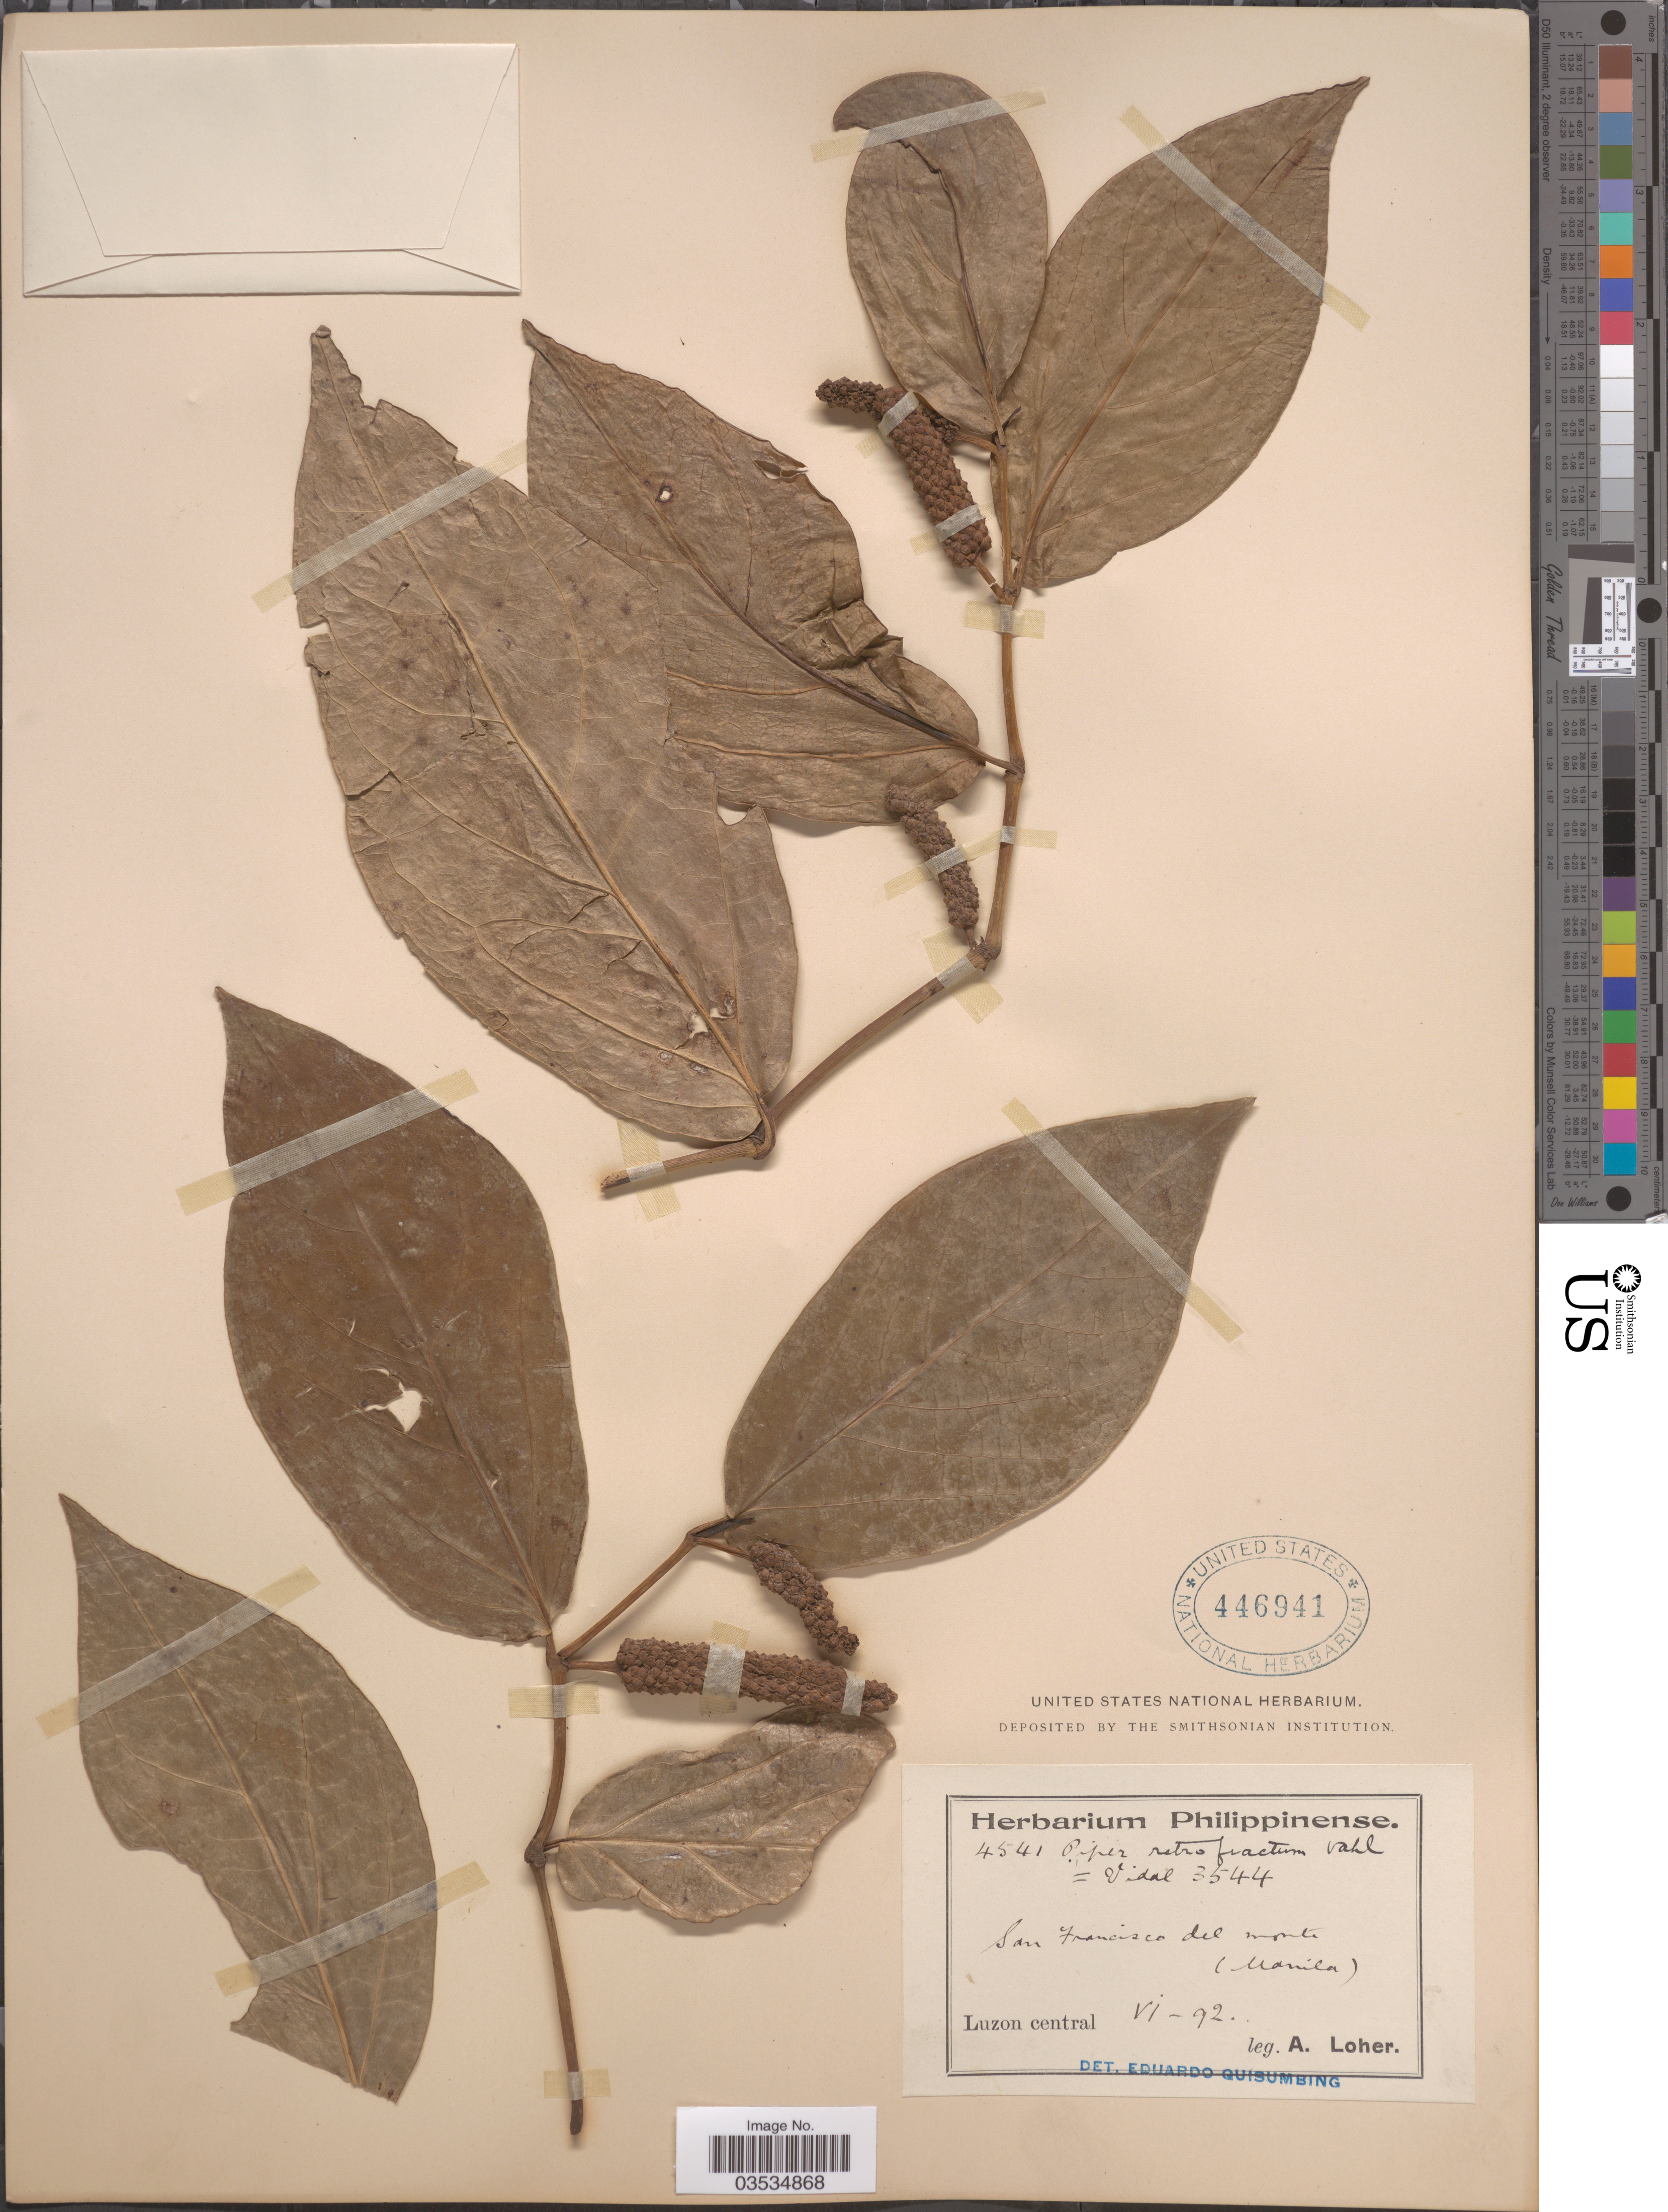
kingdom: Plantae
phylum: Tracheophyta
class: Magnoliopsida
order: Piperales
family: Piperaceae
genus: Piper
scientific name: Piper retrofractum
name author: Vahl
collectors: A. Loher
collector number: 4541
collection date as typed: Transcribed d/m/y: /6/92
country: Philippines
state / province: Central Luzon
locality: San Francisco del Monte (Manila). Luzon central.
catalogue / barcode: US 446941